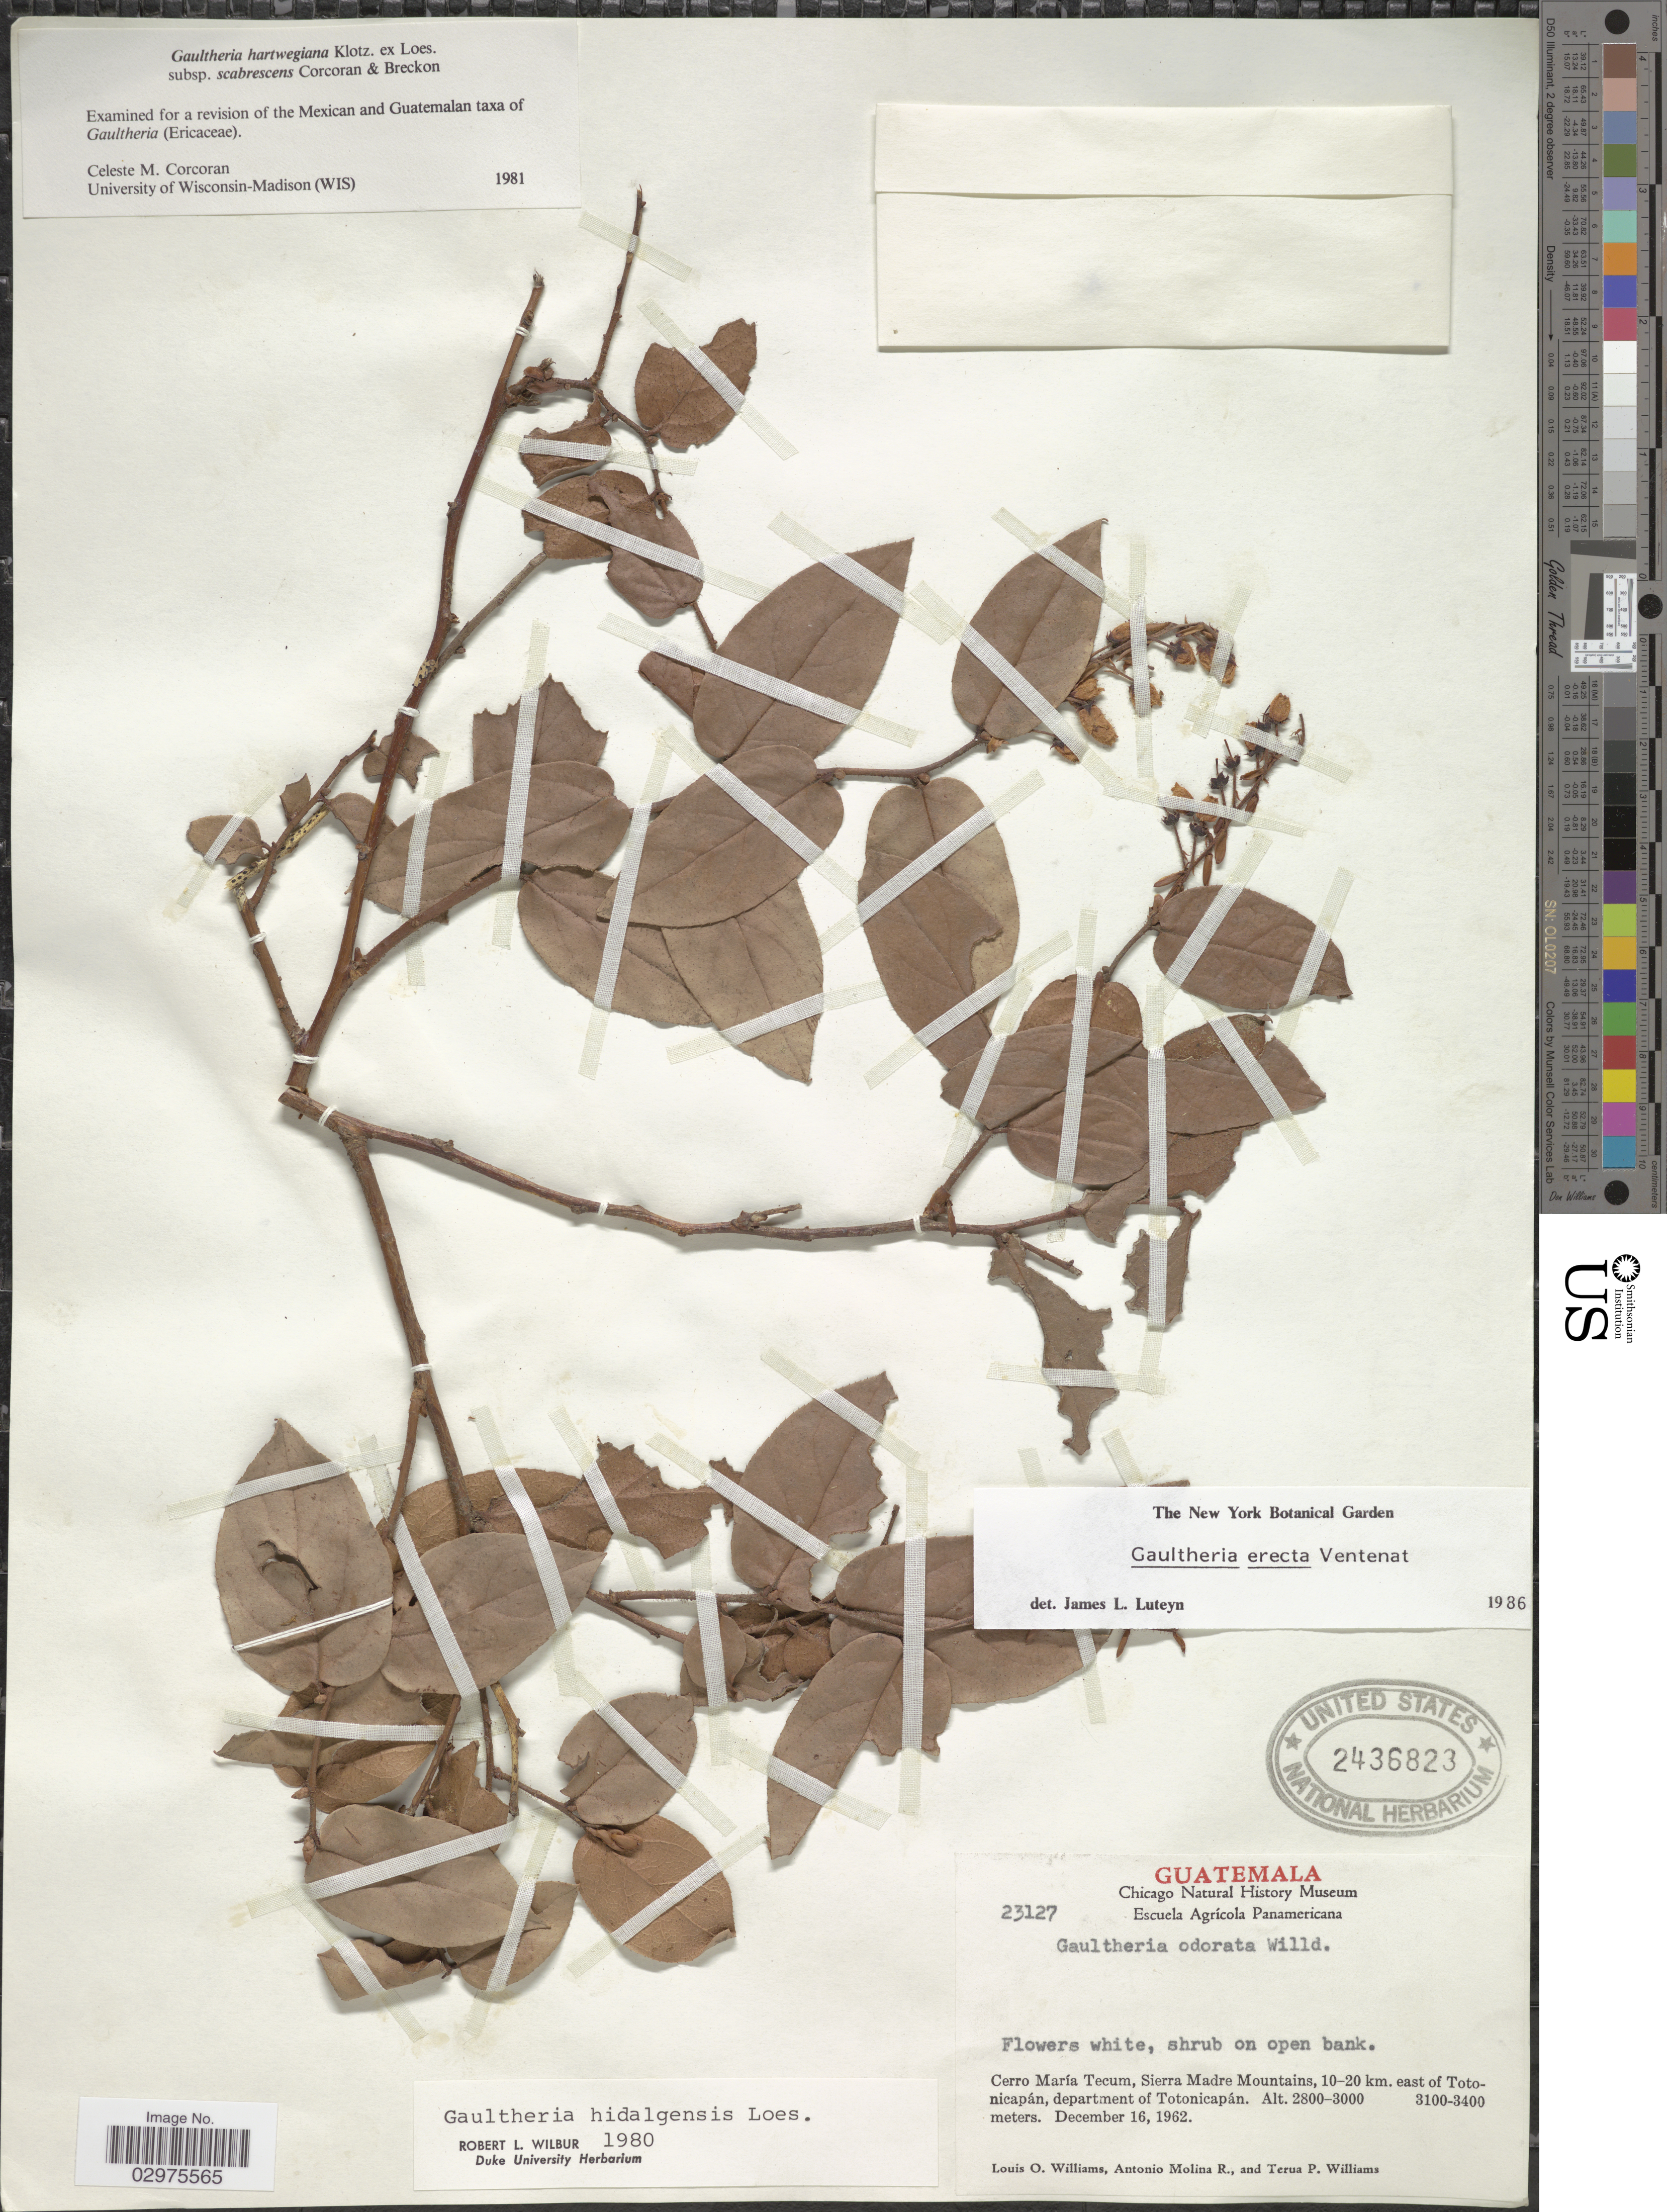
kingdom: Plantae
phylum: Tracheophyta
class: Magnoliopsida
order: Ericales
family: Ericaceae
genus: Gaultheria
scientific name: Gaultheria erecta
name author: Vent.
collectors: L. O. Williams, A. Molina R. & T. Williams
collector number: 23127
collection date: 1962-12-16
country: Guatemala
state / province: Totonicapan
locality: Cerro María Tecum, Sierra Madre Mountains, 10-20 km. east of Totonicapán.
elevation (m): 2800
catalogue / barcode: US 2436823